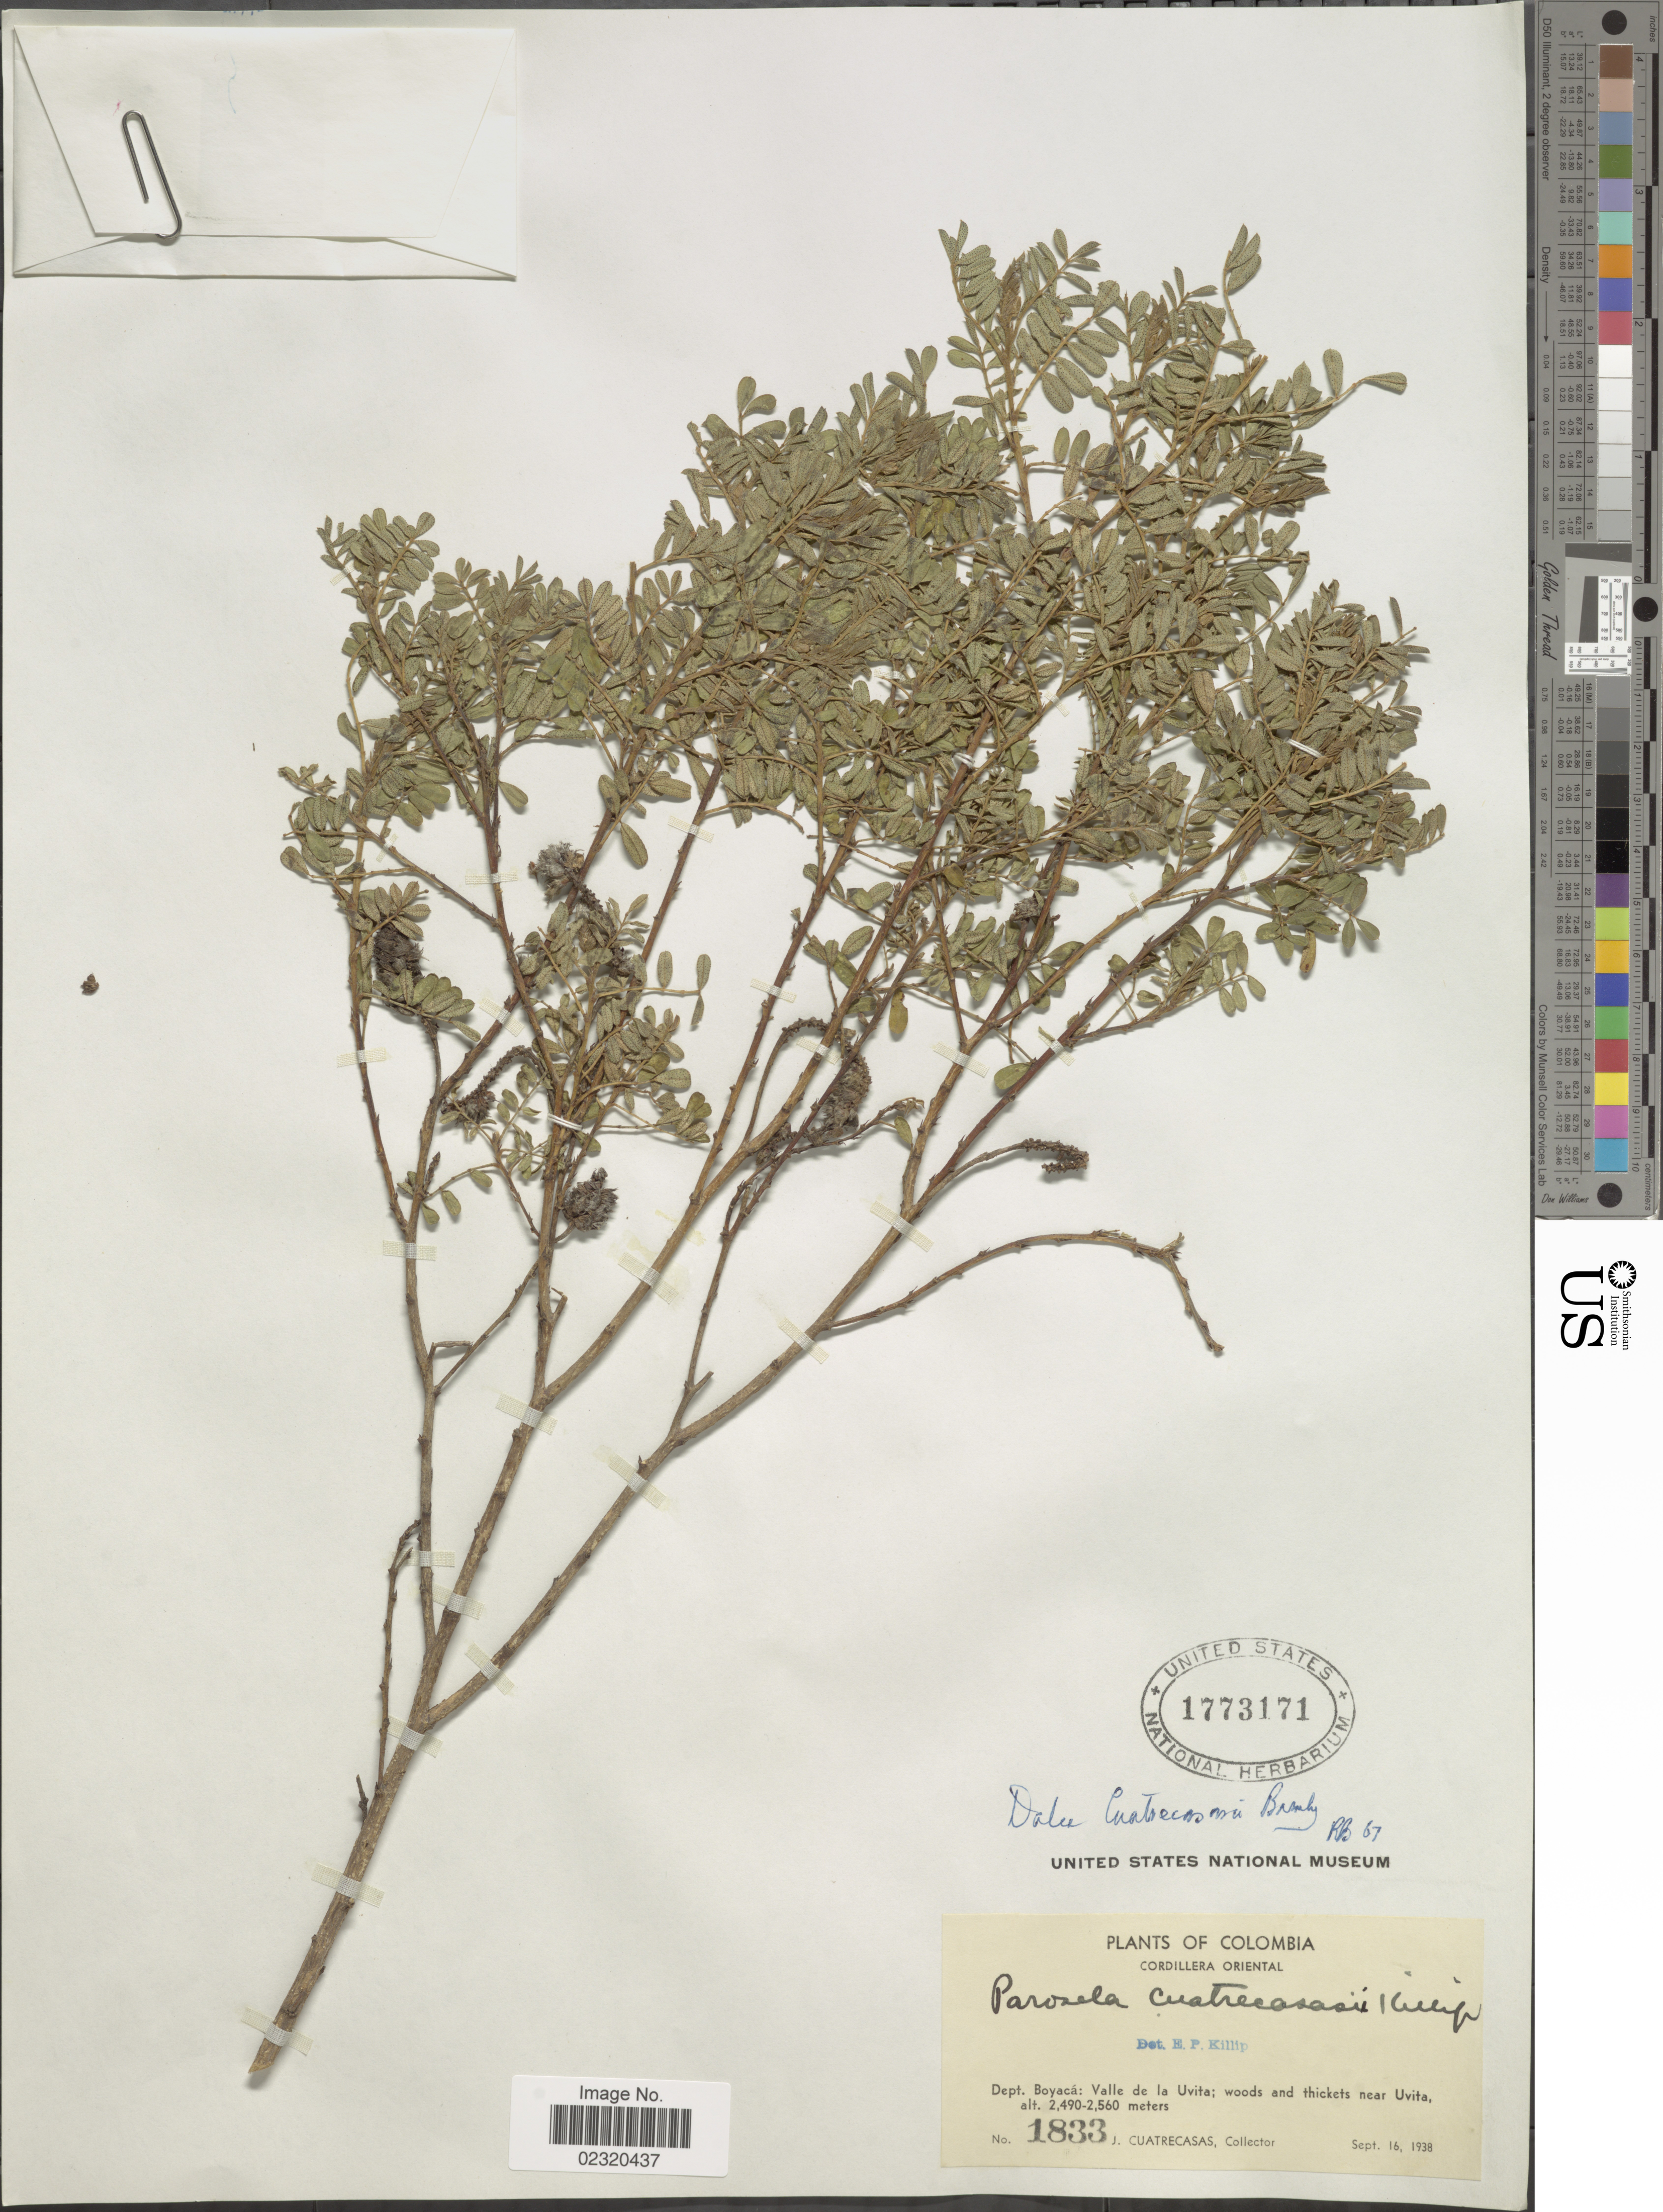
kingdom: Plantae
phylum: Tracheophyta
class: Magnoliopsida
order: Fabales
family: Fabaceae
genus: Dalea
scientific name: Dalea cuatrecasasii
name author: Barneby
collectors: J. Cuatrecasas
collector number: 1833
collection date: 1938-09-16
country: Colombia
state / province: Boyacá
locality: Cordillera Oriental, Valle de la Uvita, near Uvita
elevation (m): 2490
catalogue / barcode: US 1773171